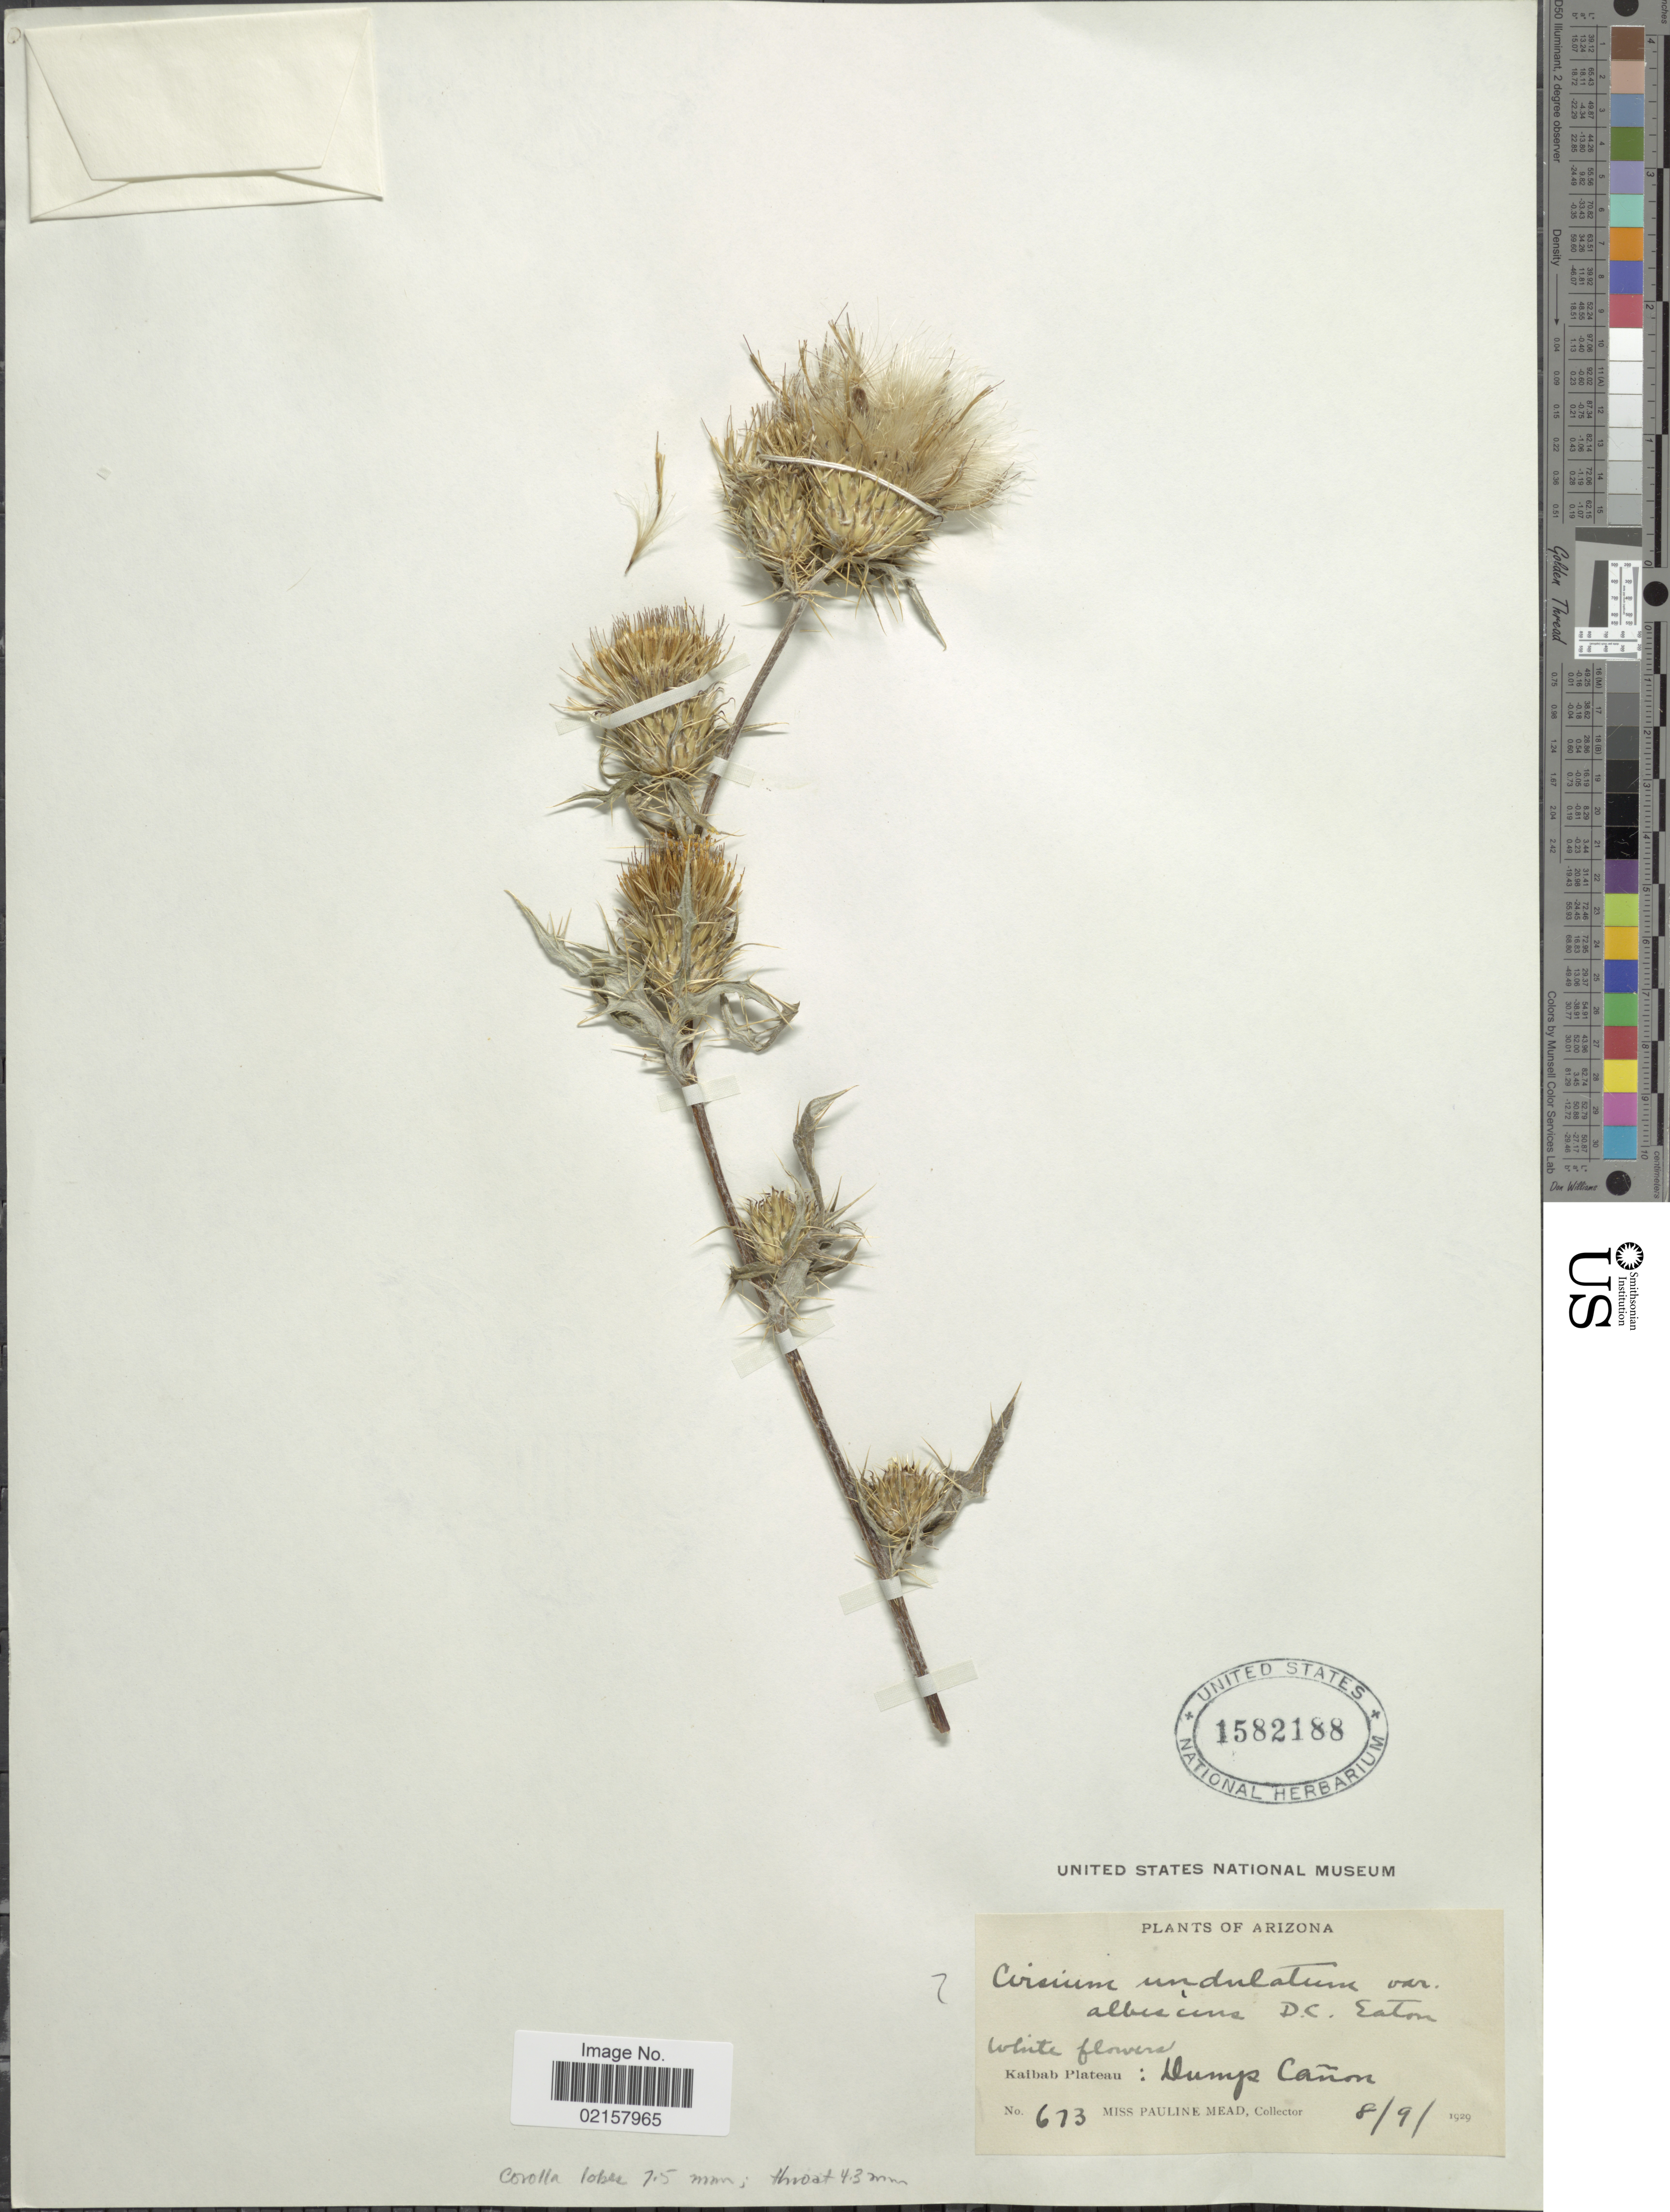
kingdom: Plantae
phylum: Tracheophyta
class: Magnoliopsida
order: Asterales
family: Asteraceae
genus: Cirsium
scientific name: Cirsium undulatum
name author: (Nutt.) Spreng.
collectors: P. Mead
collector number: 673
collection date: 1929-08-09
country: United States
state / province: Arizona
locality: Kaibab Plateau: Dump Cañon.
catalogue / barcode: US 1582188